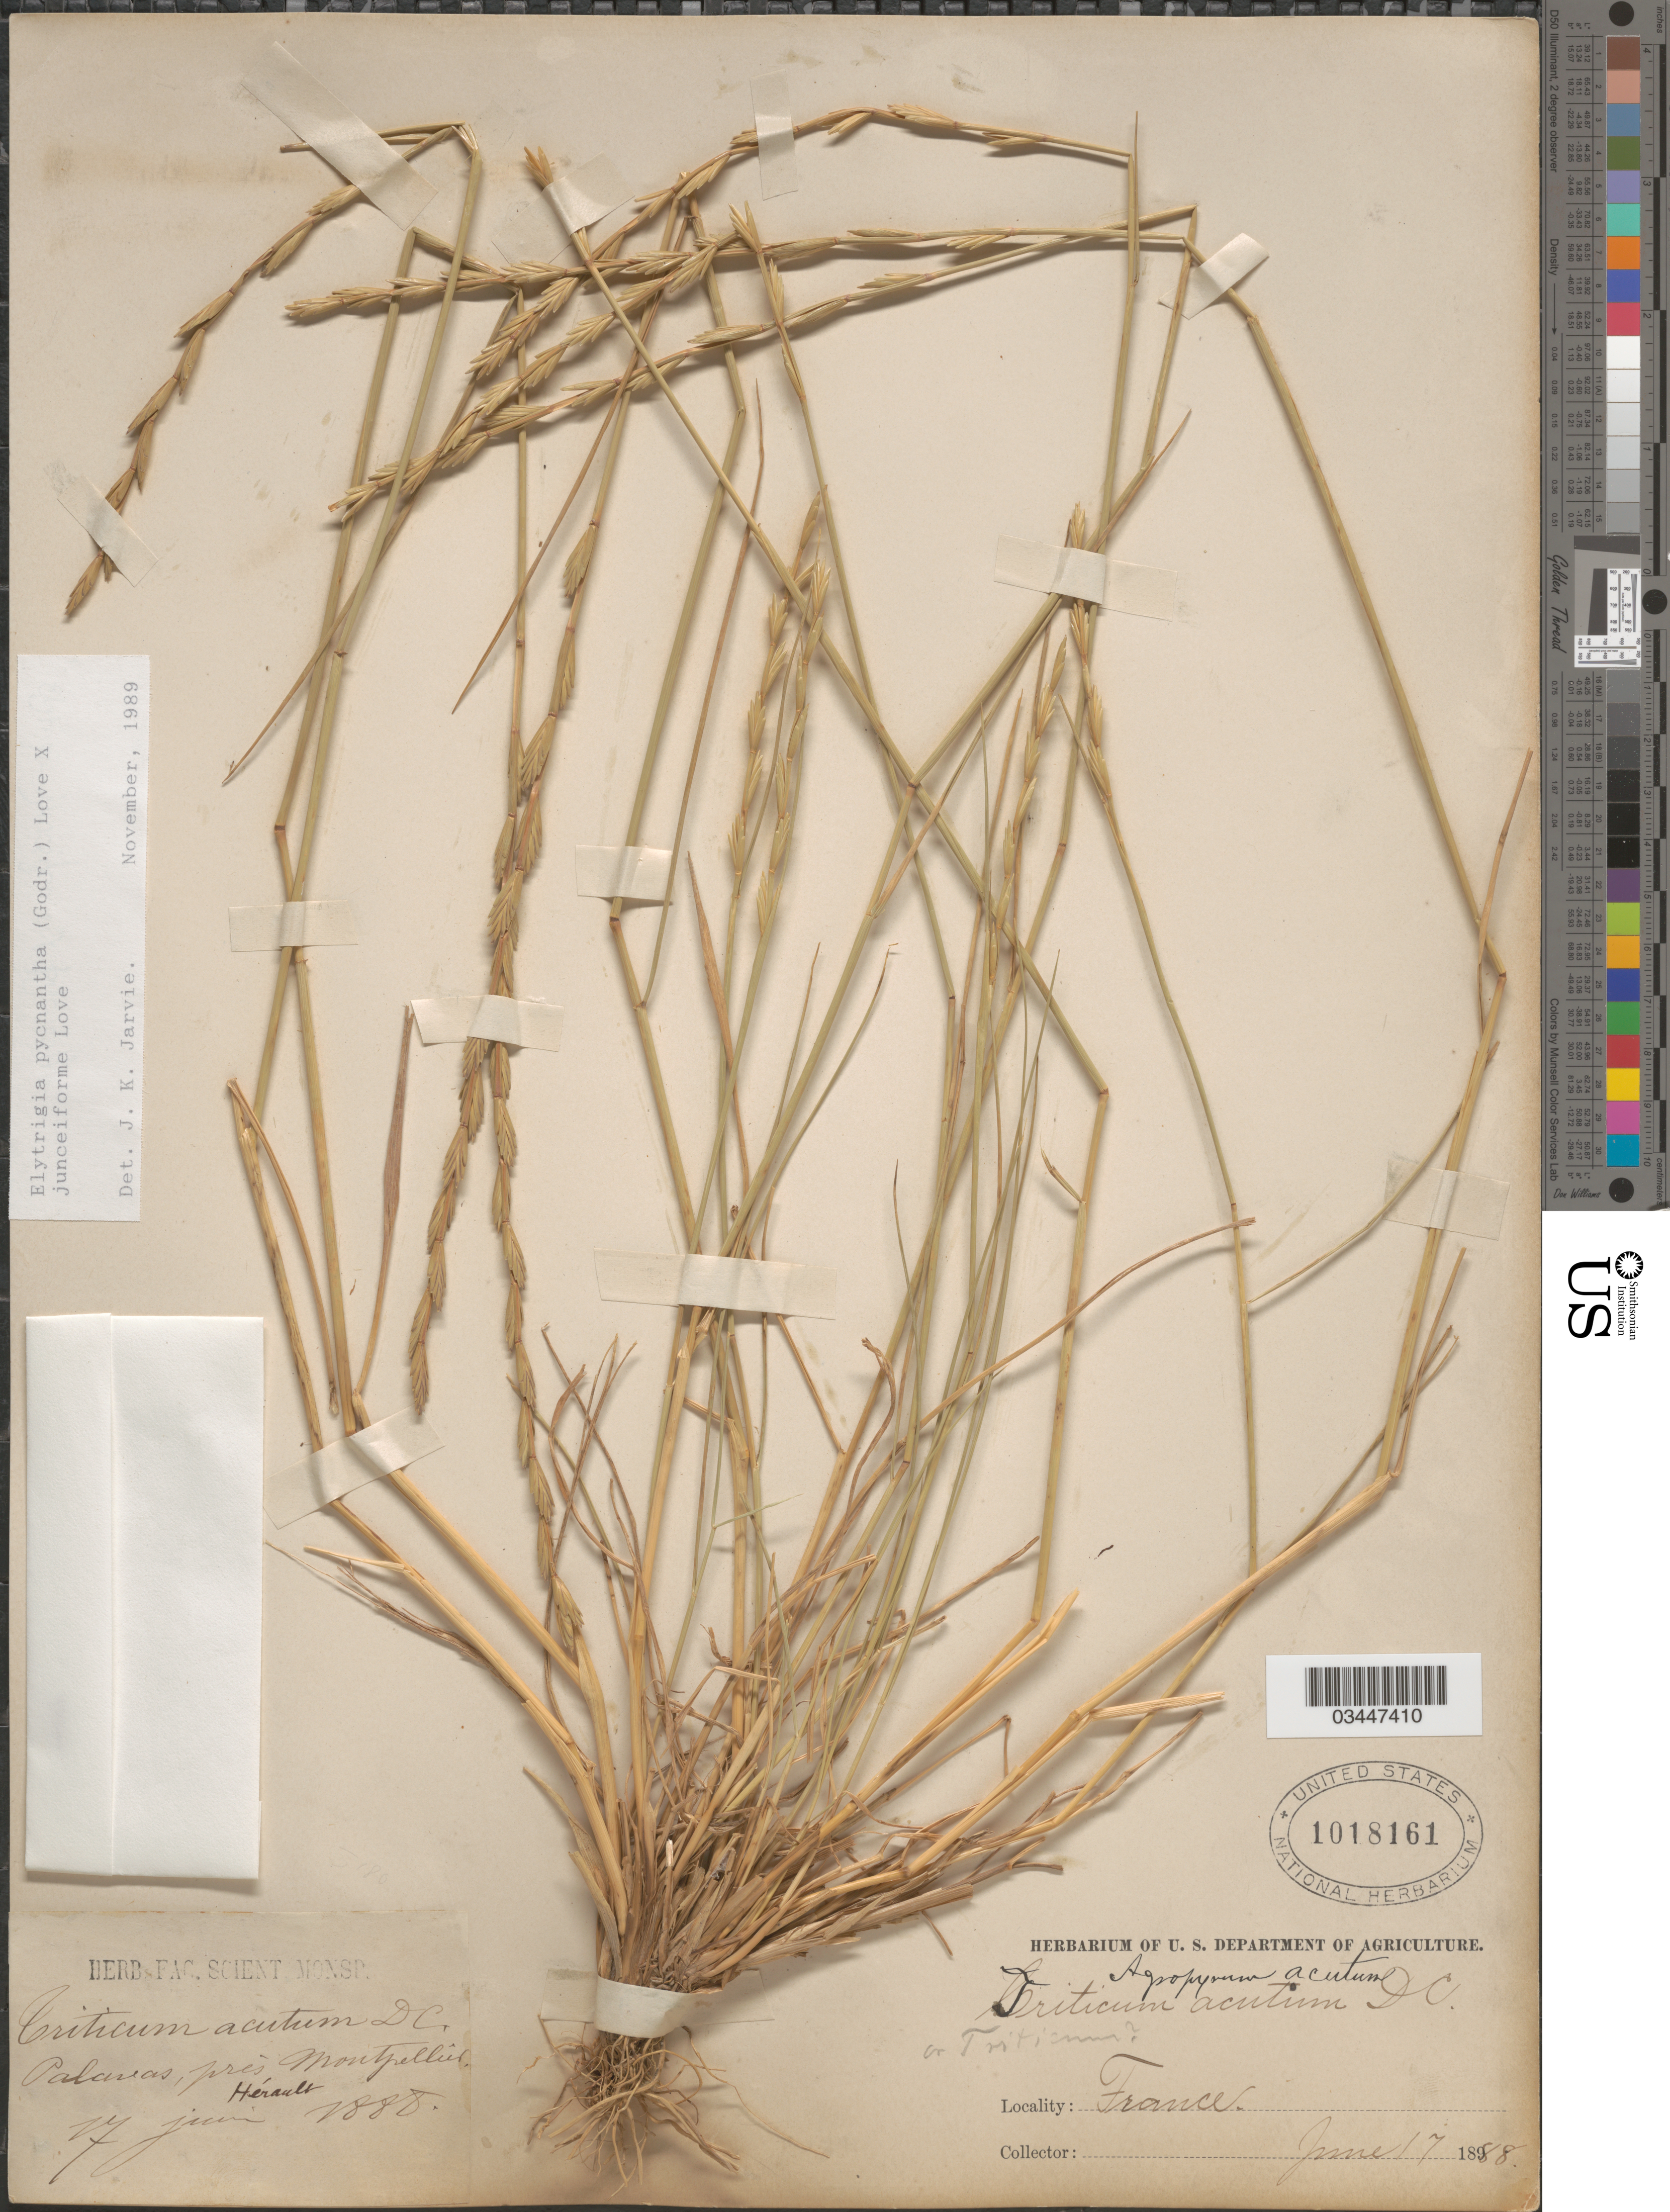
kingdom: Plantae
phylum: Tracheophyta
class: Liliopsida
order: Poales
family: Poaceae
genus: Thinopyrum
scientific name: Thinopyrum pycnanthum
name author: (Godr.) Barkworth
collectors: ex herb. Fac. Scient. Monst.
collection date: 1888-06-17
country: France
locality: Palavas, près Montpellier. Hérault.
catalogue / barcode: US 1018161